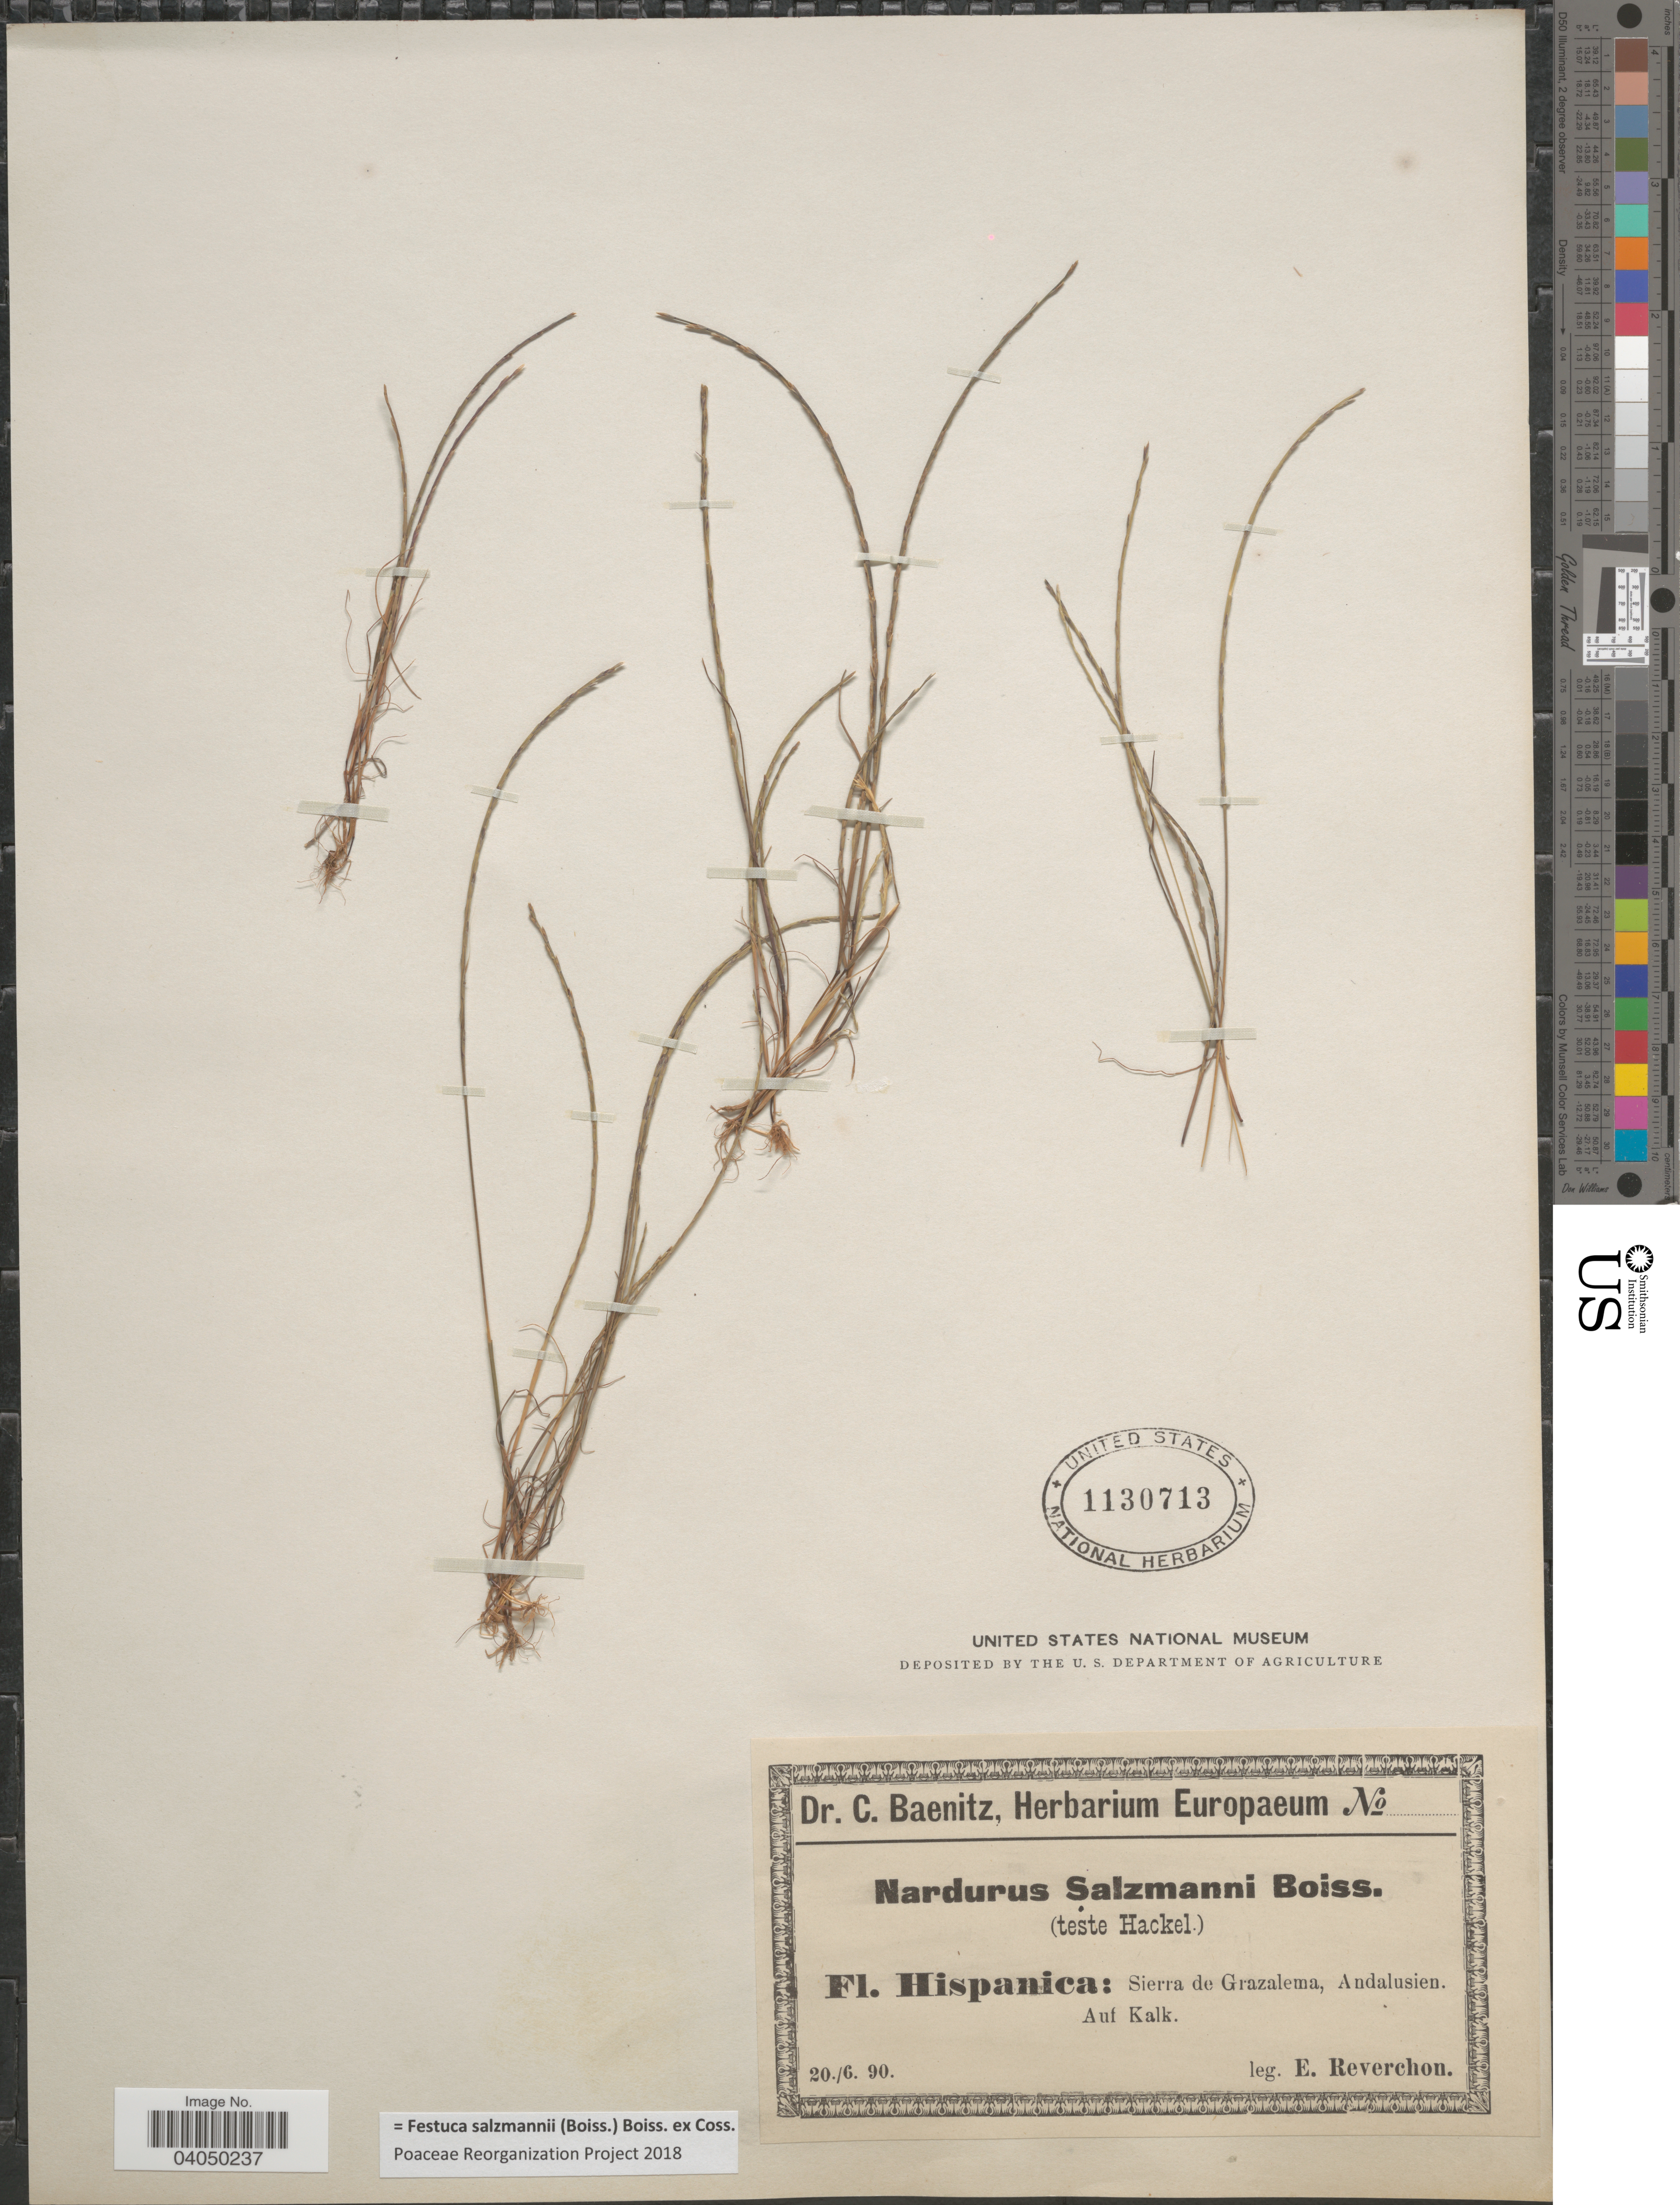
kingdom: Plantae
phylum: Tracheophyta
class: Liliopsida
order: Poales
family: Poaceae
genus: Festuca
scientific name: Festuca salzmannii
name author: (Boiss.) Boiss. ex Coss.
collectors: E. Reverchon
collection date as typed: Transcribed d/m/y: 20/6/90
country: Spain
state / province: Andalucía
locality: Hispanica: Sierra de Grazalema, Andalusien.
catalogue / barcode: US 1130713